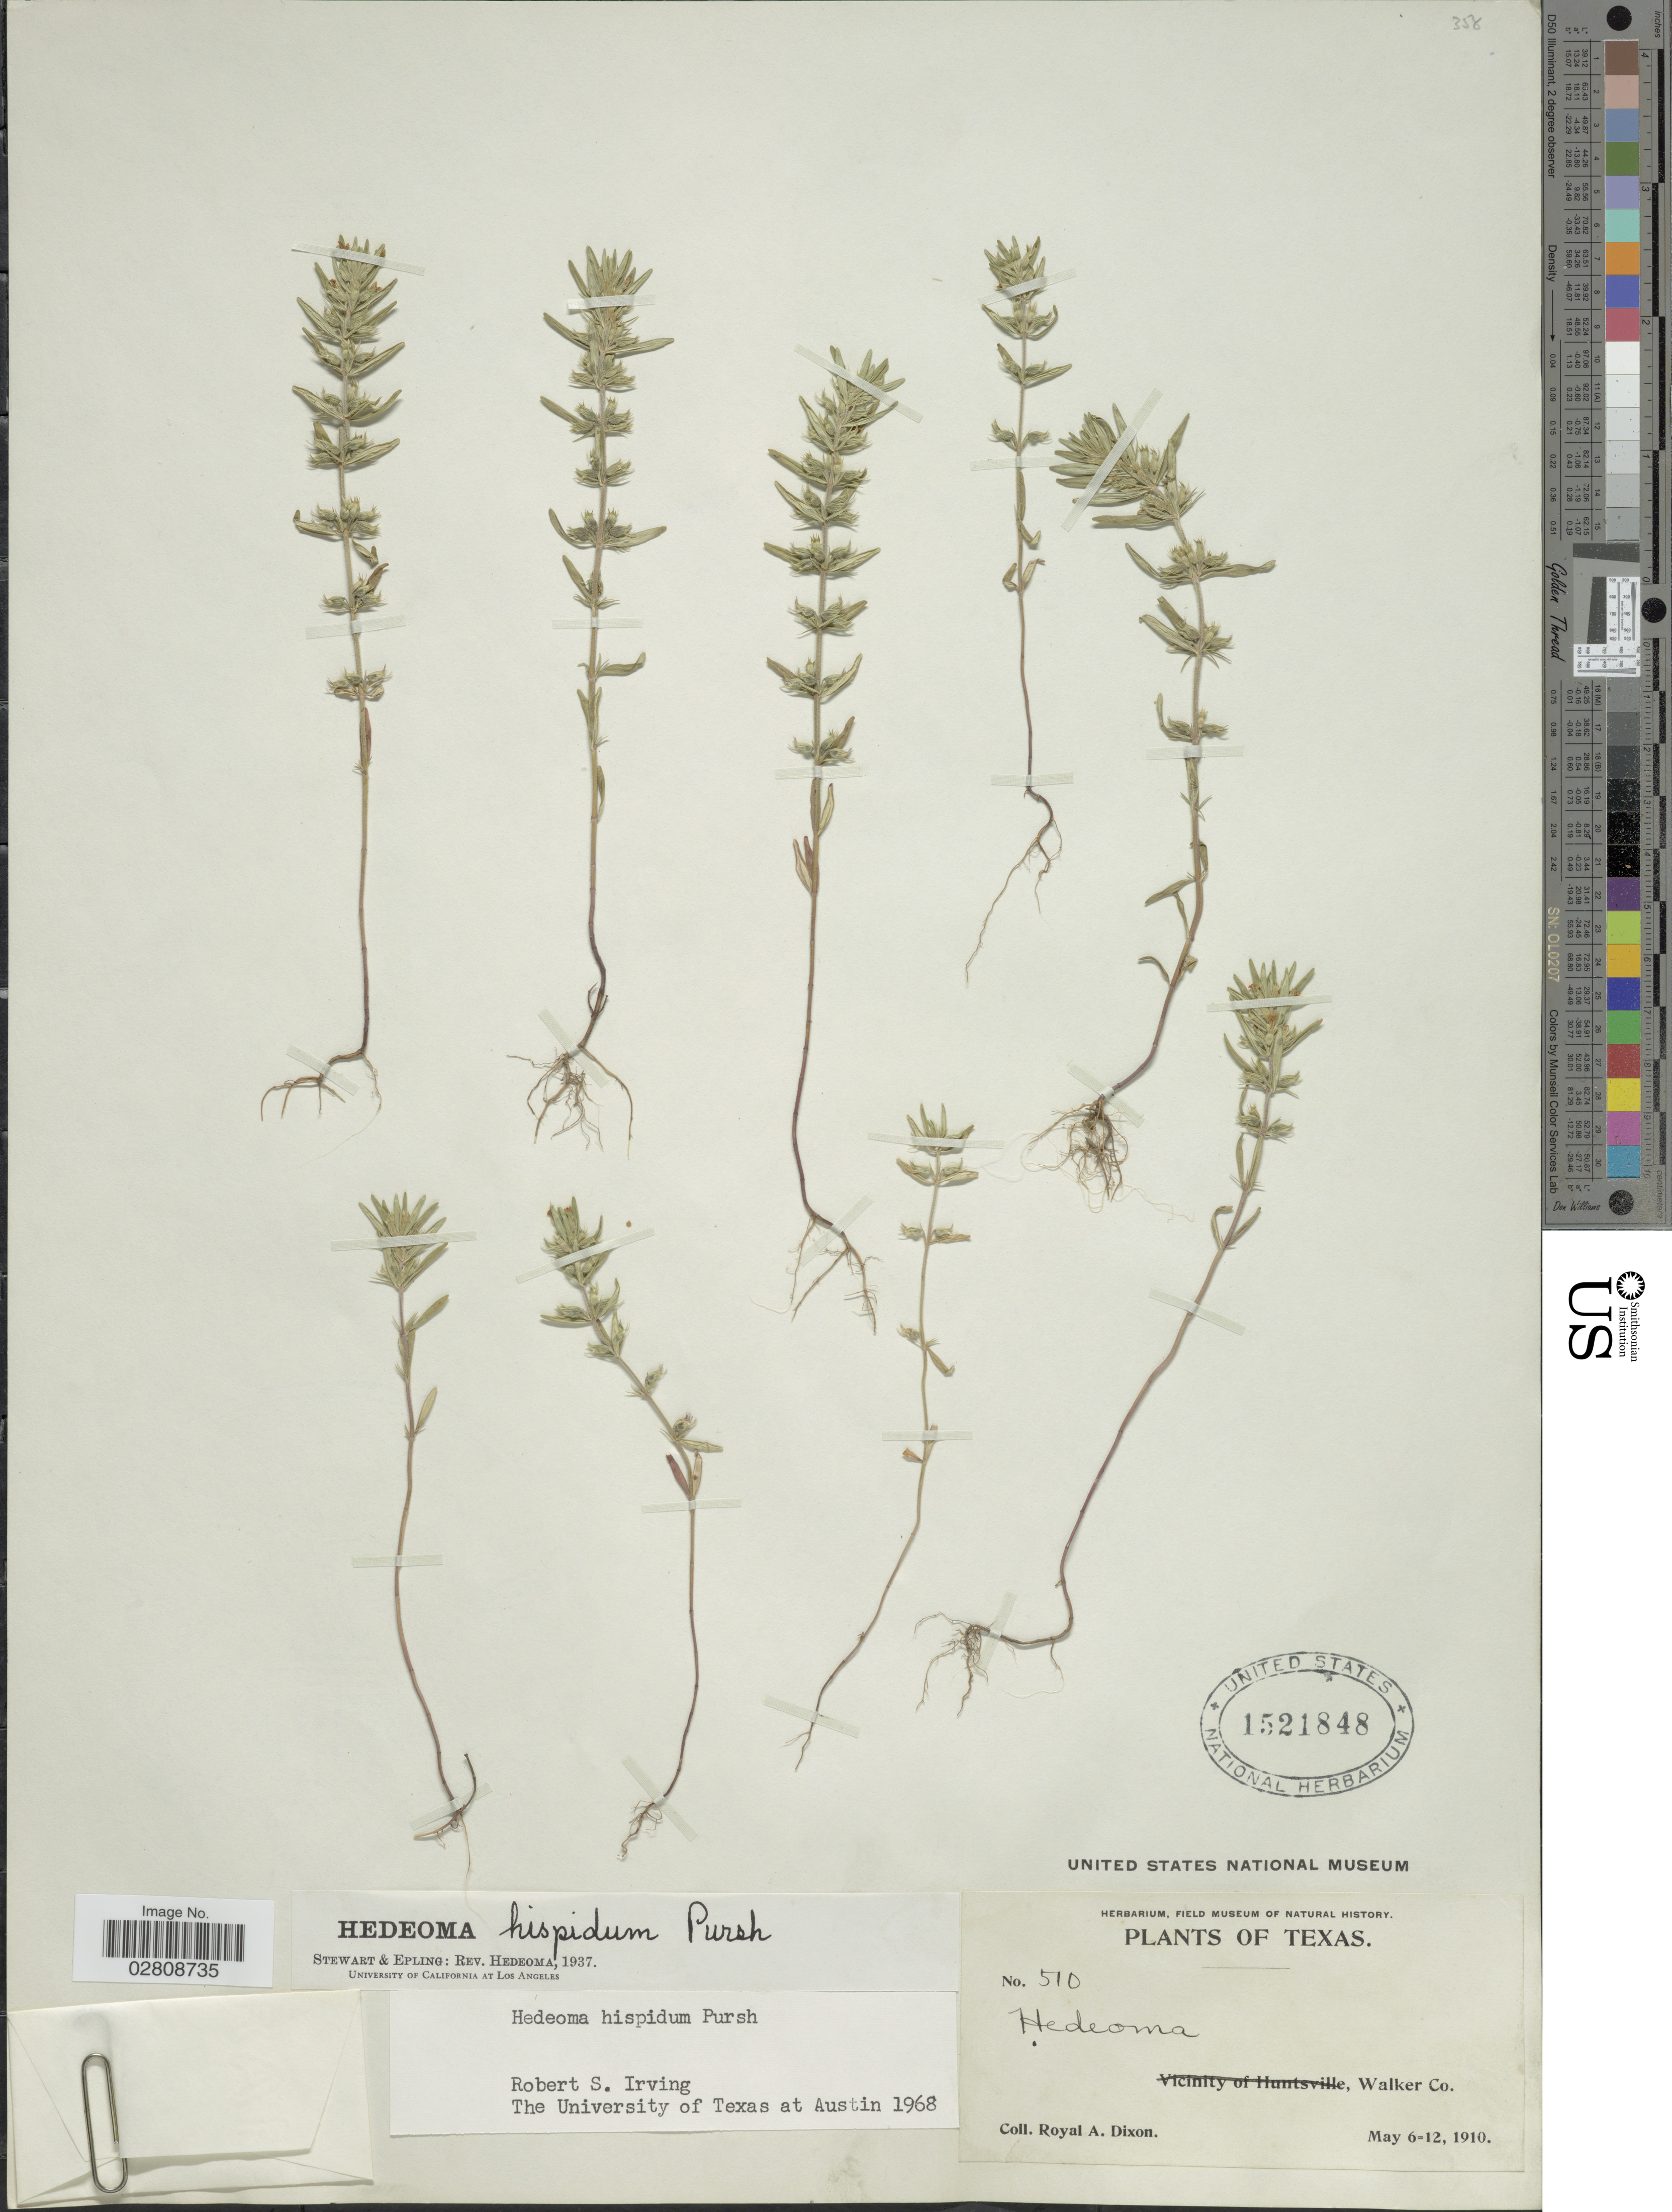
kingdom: Plantae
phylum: Tracheophyta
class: Magnoliopsida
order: Lamiales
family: Lamiaceae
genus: Hedeoma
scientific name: Hedeoma hispida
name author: Pursh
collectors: R. A. Dixon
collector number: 510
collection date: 1910-05-06/1910-05-12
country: United States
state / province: Texas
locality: Walker Co.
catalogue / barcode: US 1521848